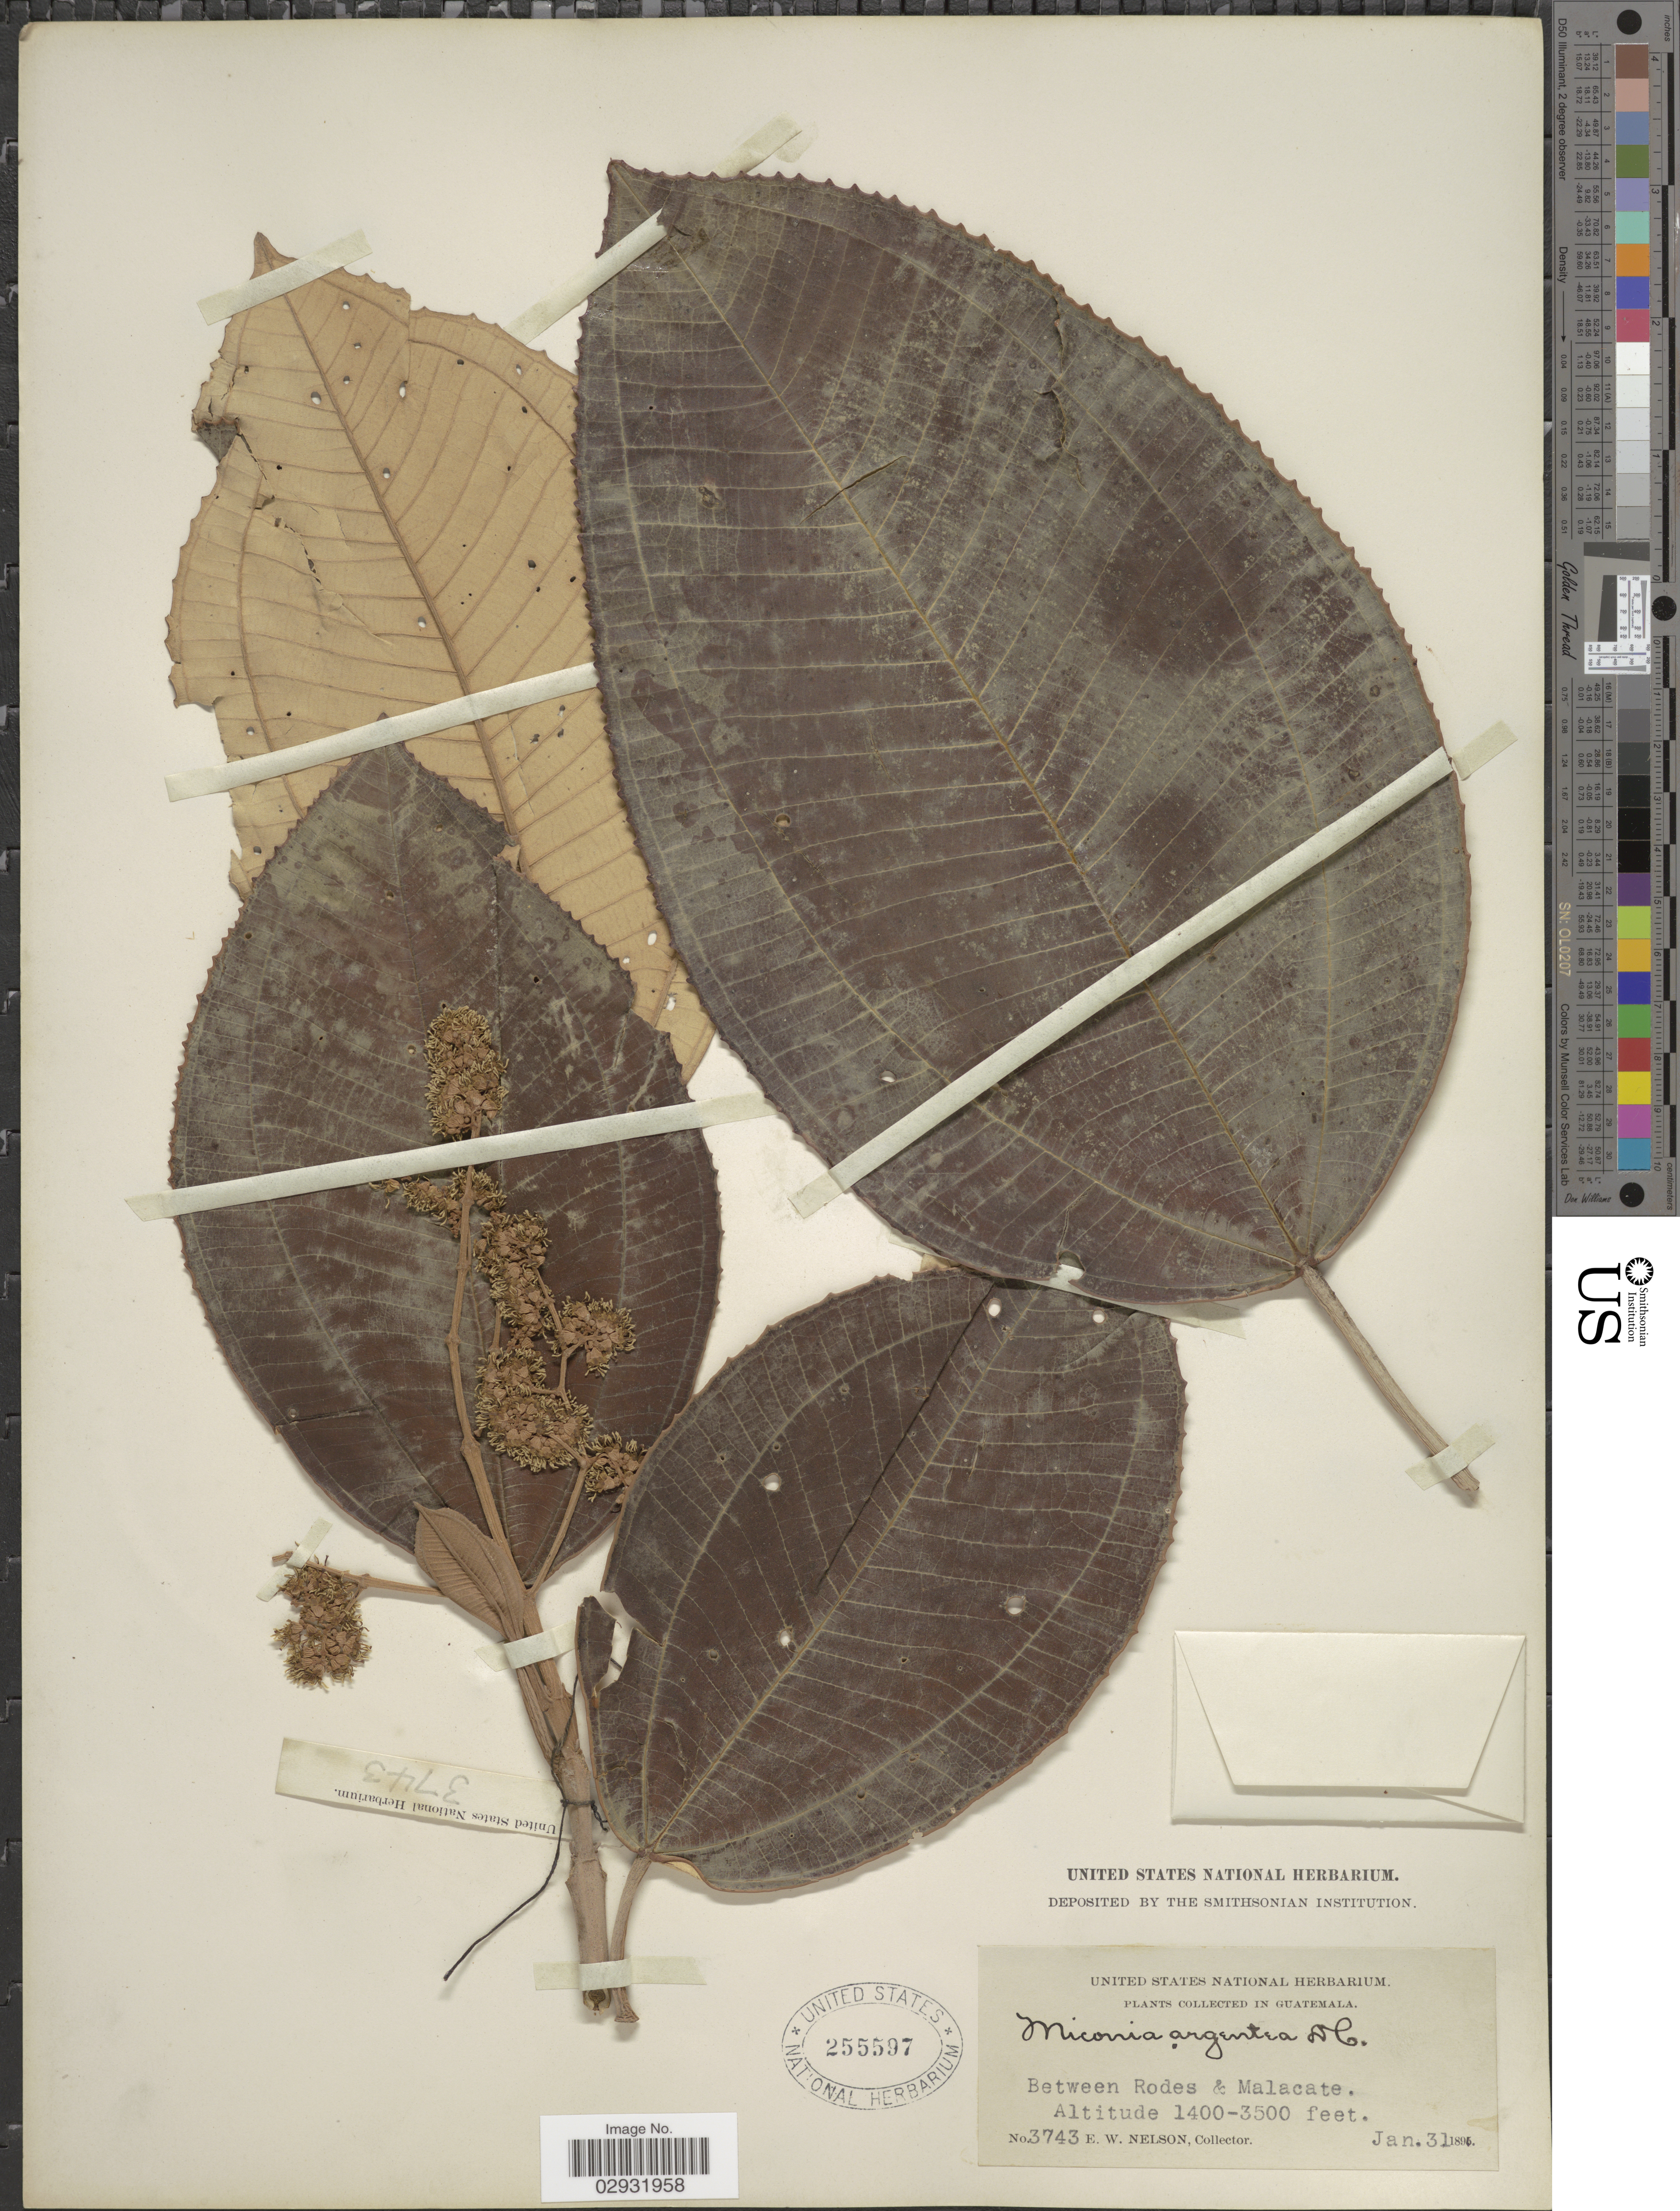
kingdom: Plantae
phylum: Tracheophyta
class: Magnoliopsida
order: Myrtales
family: Melastomataceae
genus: Miconia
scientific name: Miconia argentea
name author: (Sw.) DC.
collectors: E. W. Nelson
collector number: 3743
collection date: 1895-01-31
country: Guatemala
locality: Between Rodes & Malacate.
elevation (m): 427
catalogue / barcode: US 255597